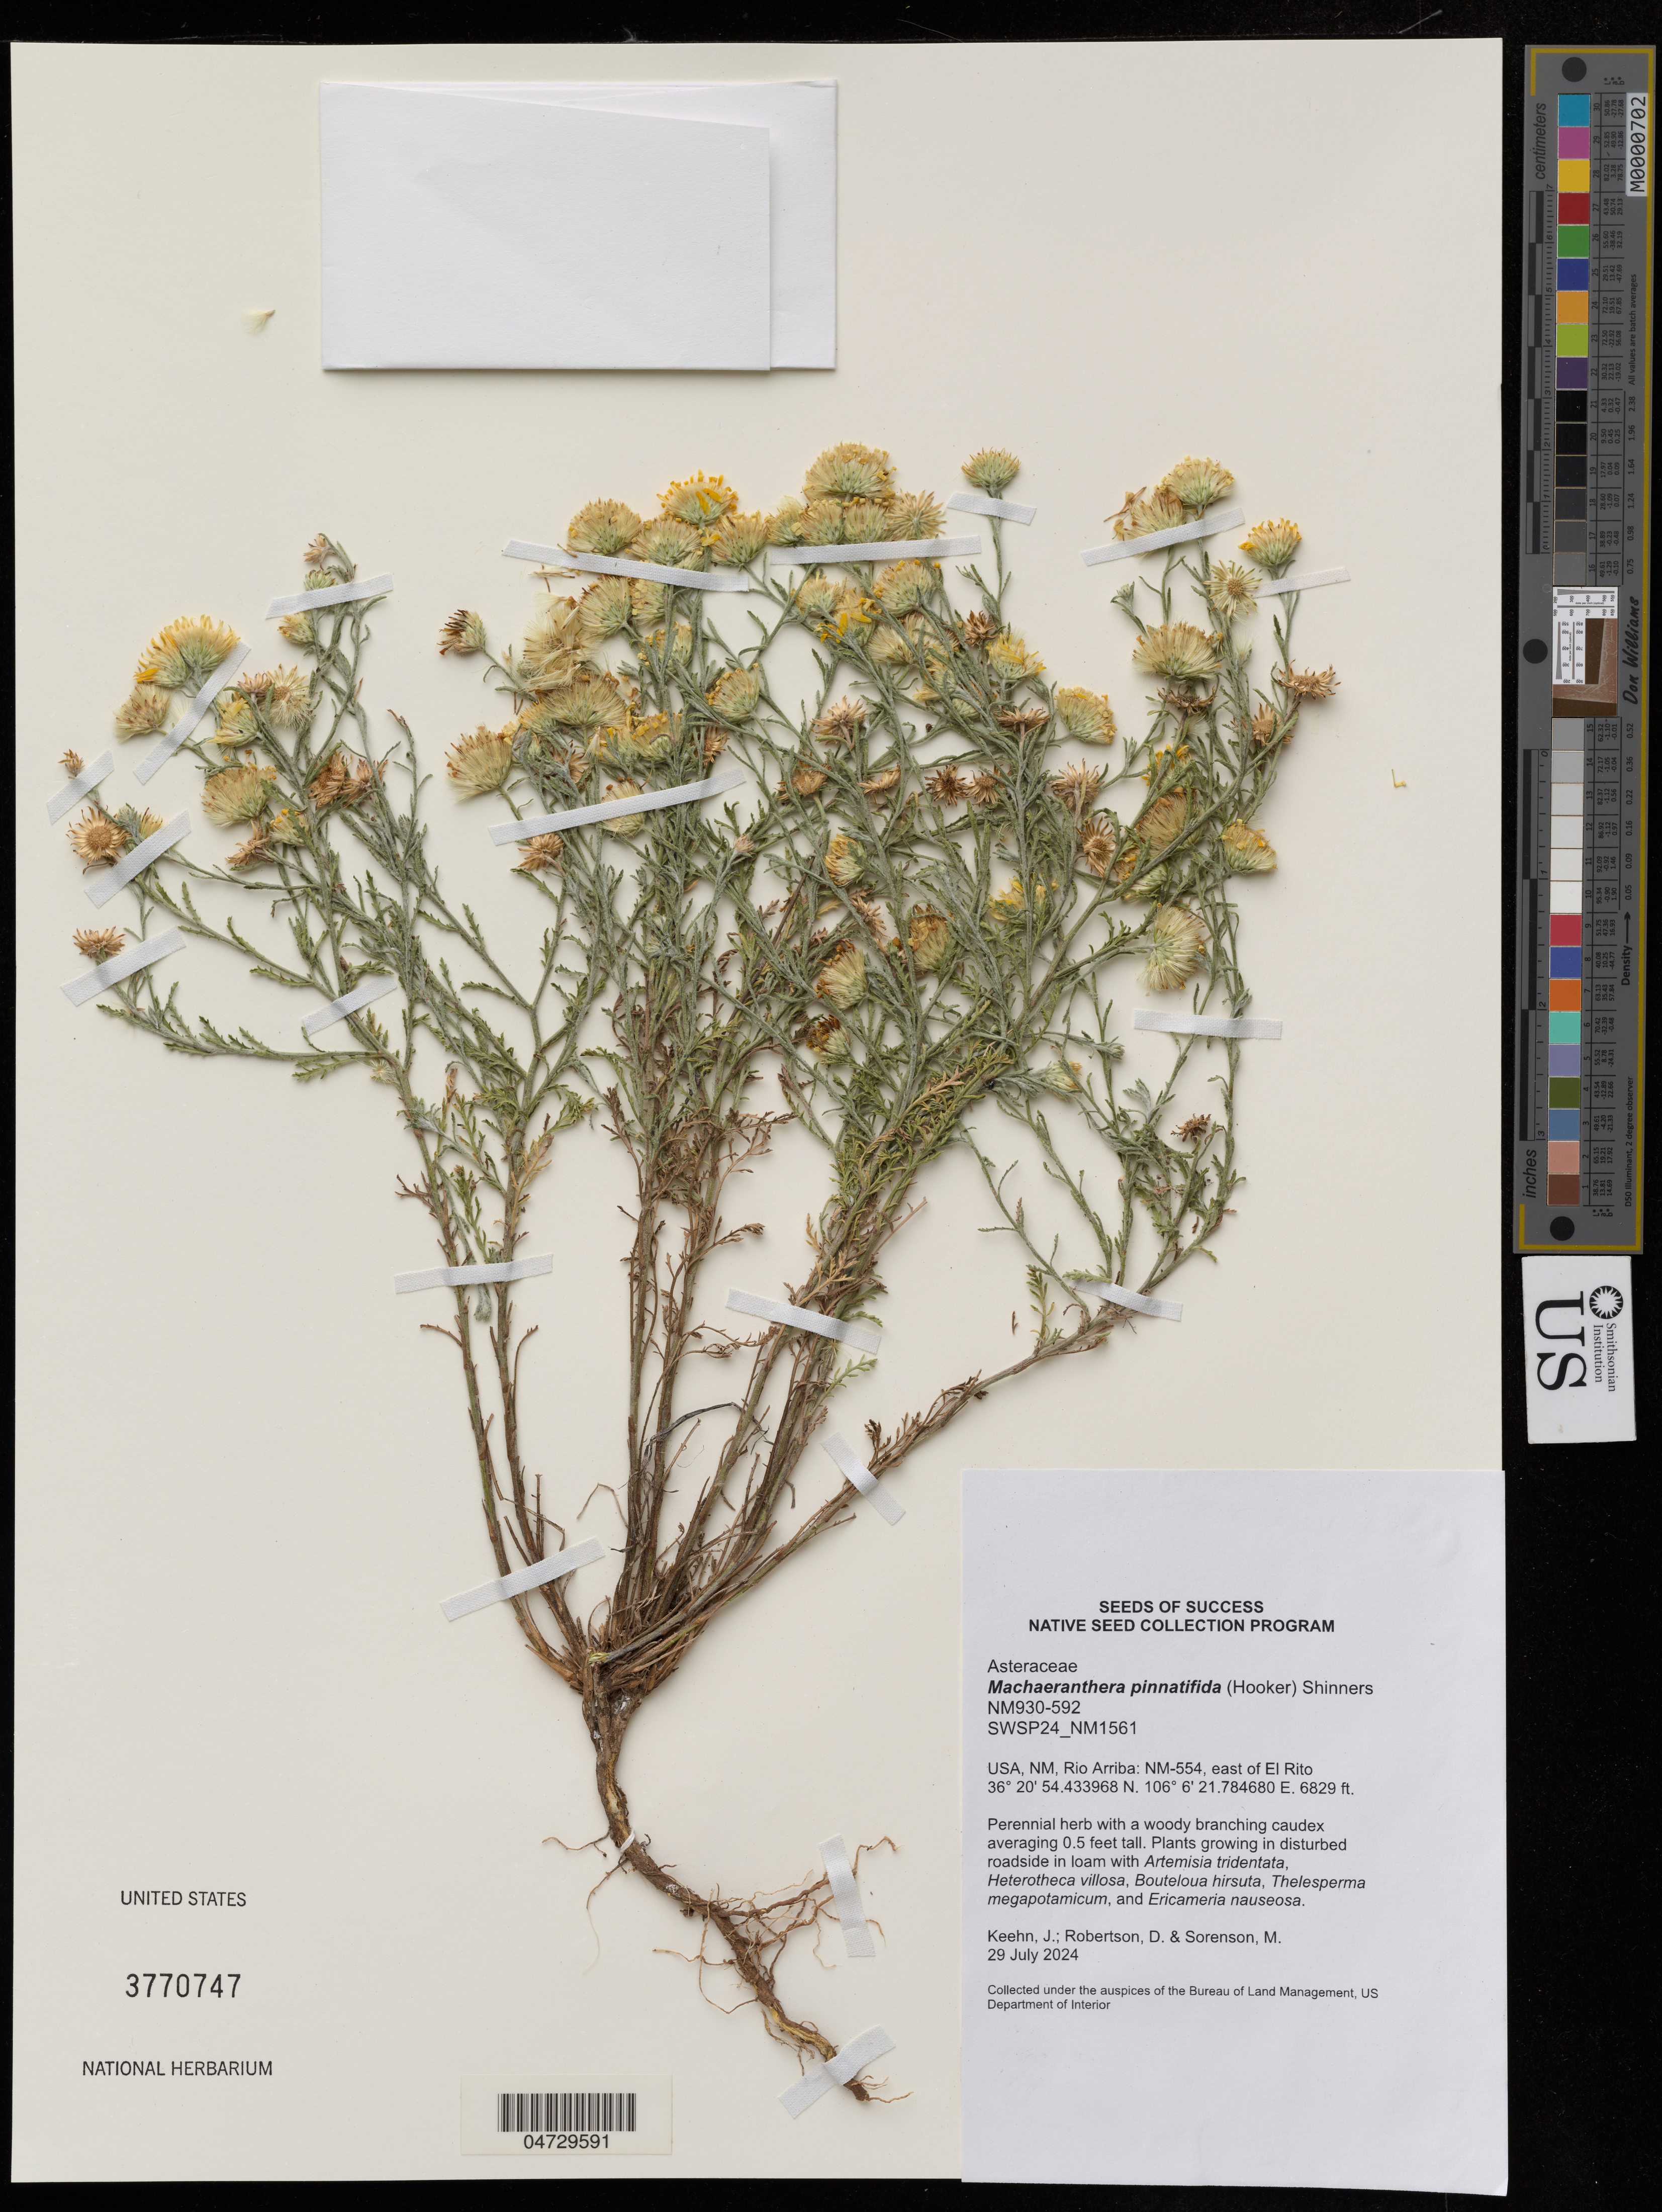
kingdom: Plantae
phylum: Tracheophyta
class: Magnoliopsida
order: Asterales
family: Asteraceae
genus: Machaeranthera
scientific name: Machaeranthera pinnatifida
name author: (Hook.) Shinners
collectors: J. Keehn, D. Robertson & M. Sorenson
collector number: NM930-592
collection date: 2024-07-29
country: United States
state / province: New Mexico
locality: Rio Arriba: NM-554, east of El Rito.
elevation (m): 2081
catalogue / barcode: US 3770747